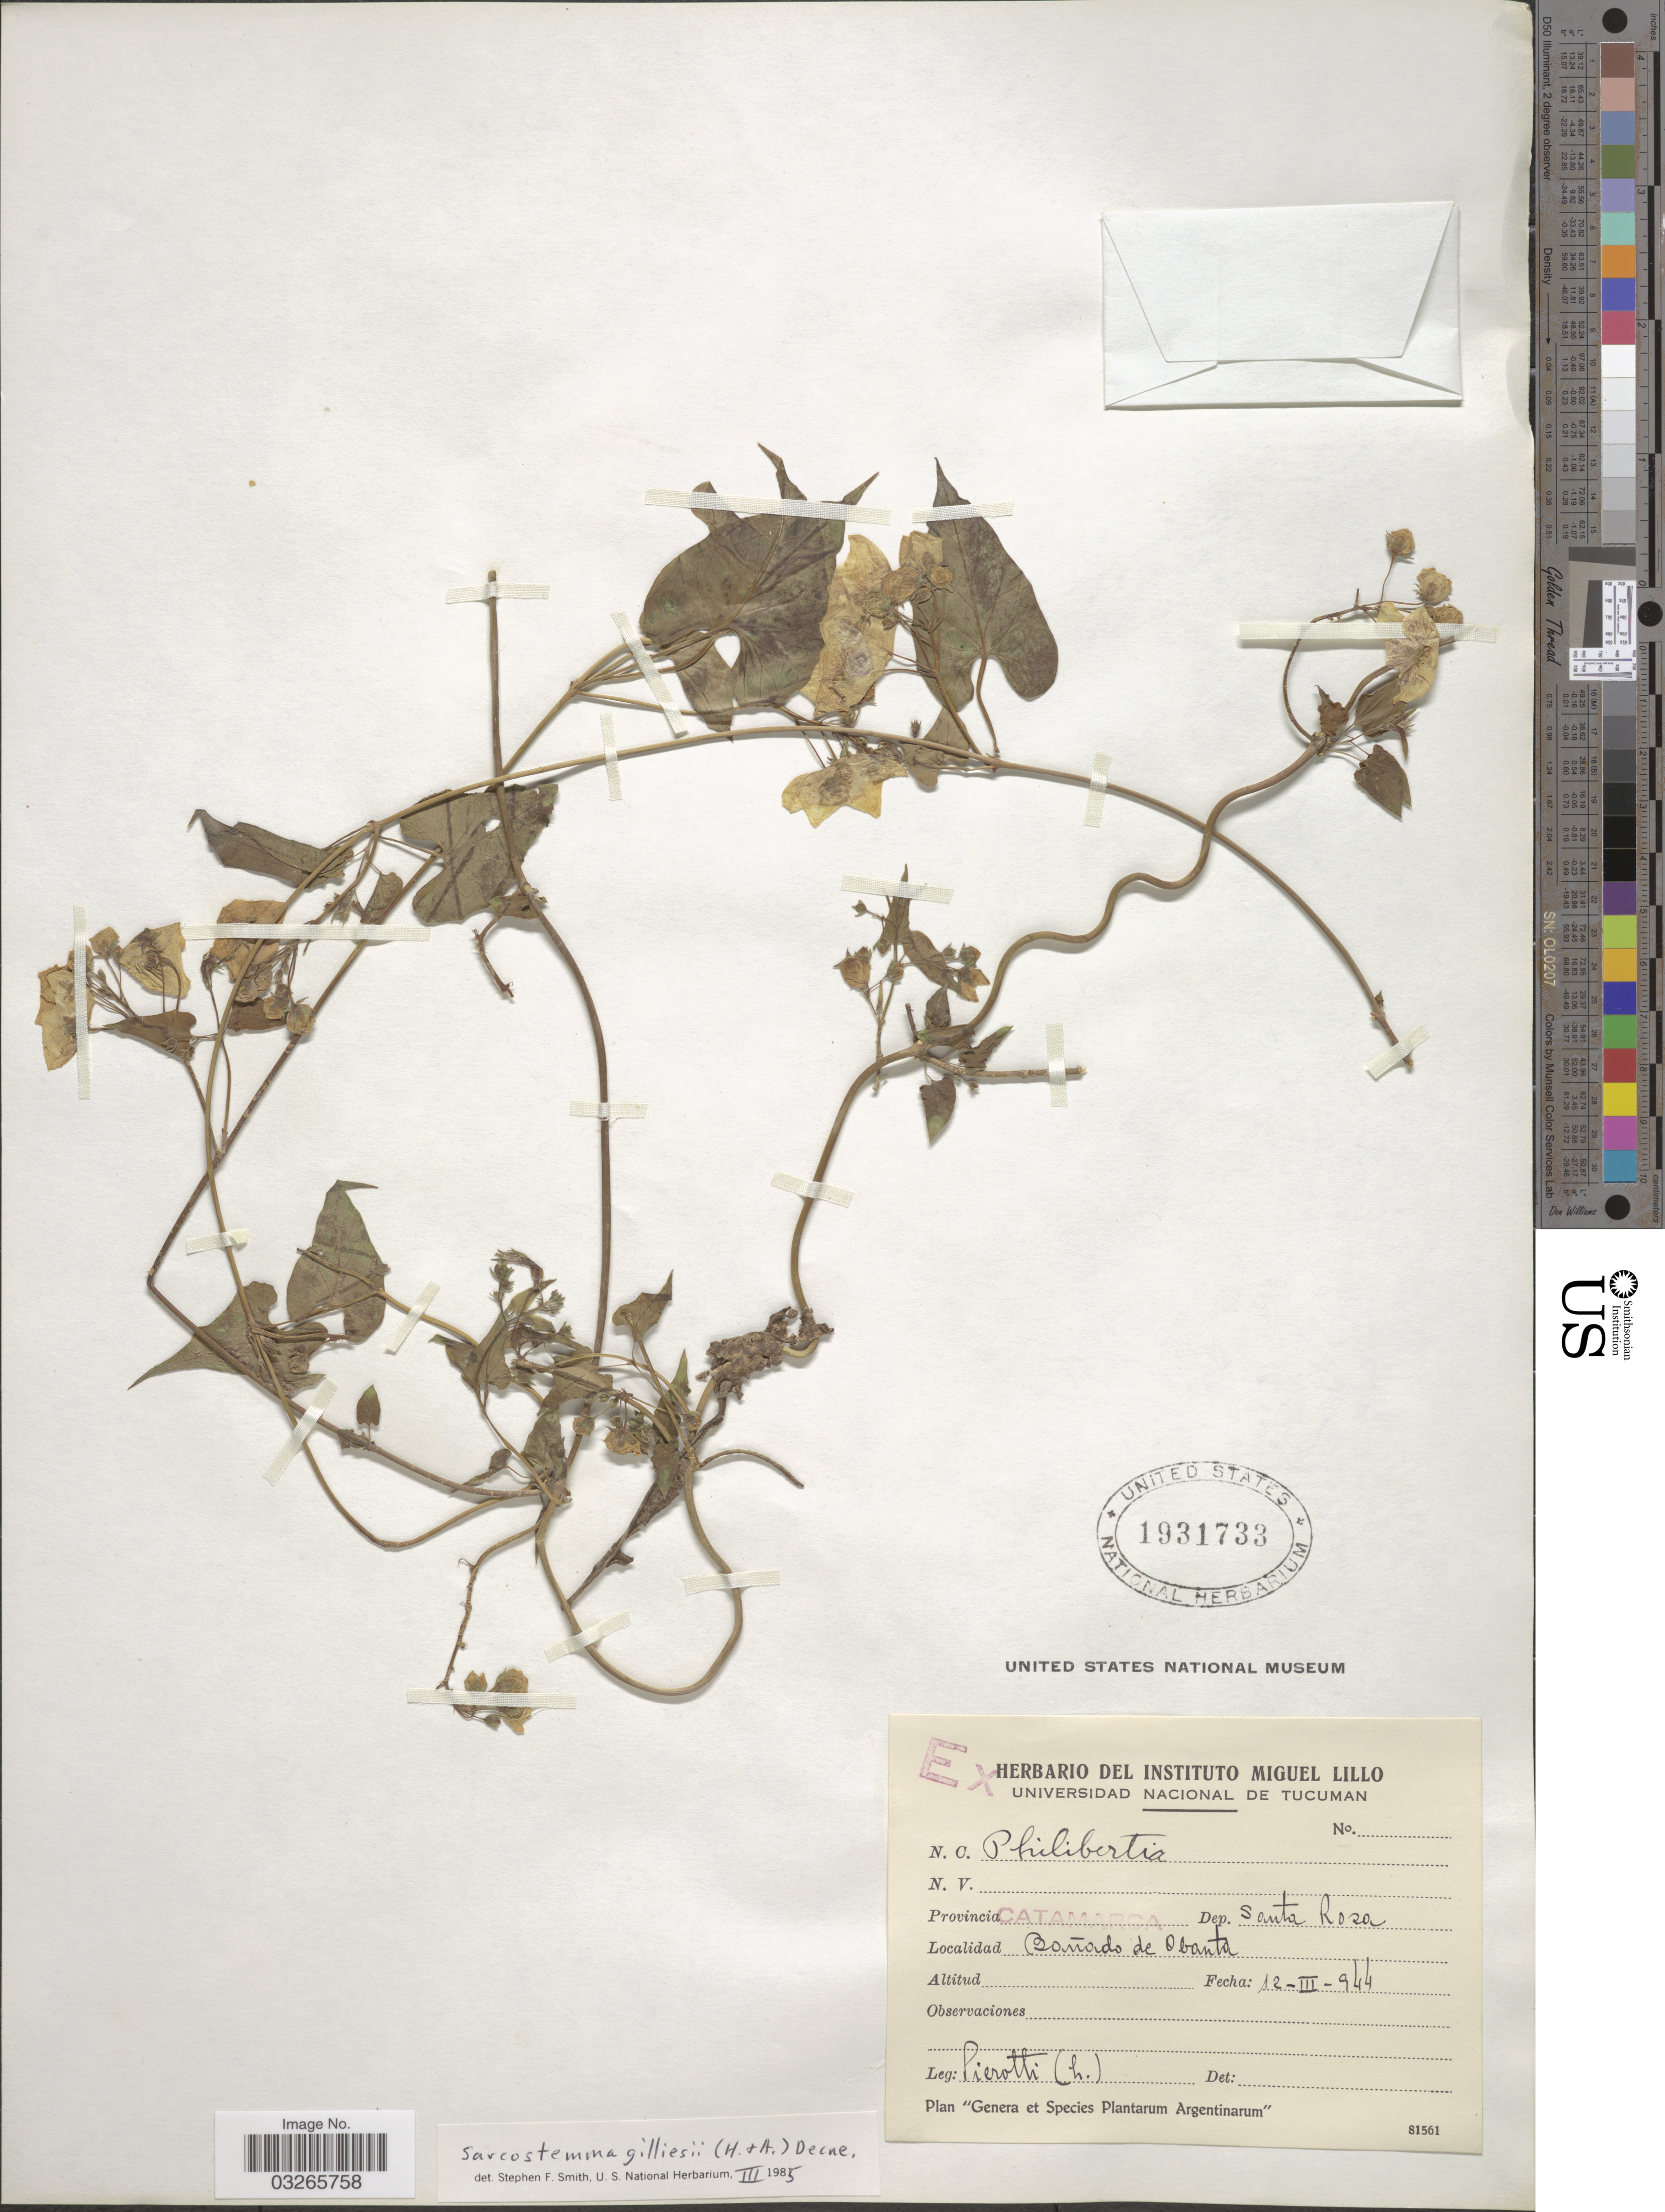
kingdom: Plantae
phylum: Tracheophyta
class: Magnoliopsida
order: Gentianales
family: Apocynaceae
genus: Sarcostemma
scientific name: Sarcostemma gilliesii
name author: (Hook. & Arn.) Decne.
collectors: S. A. Pierotti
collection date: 1944-03-12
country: Argentina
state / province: Catamarca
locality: Dep. Santa Rosa. Bañado de Ovanta.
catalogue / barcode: US 1931733